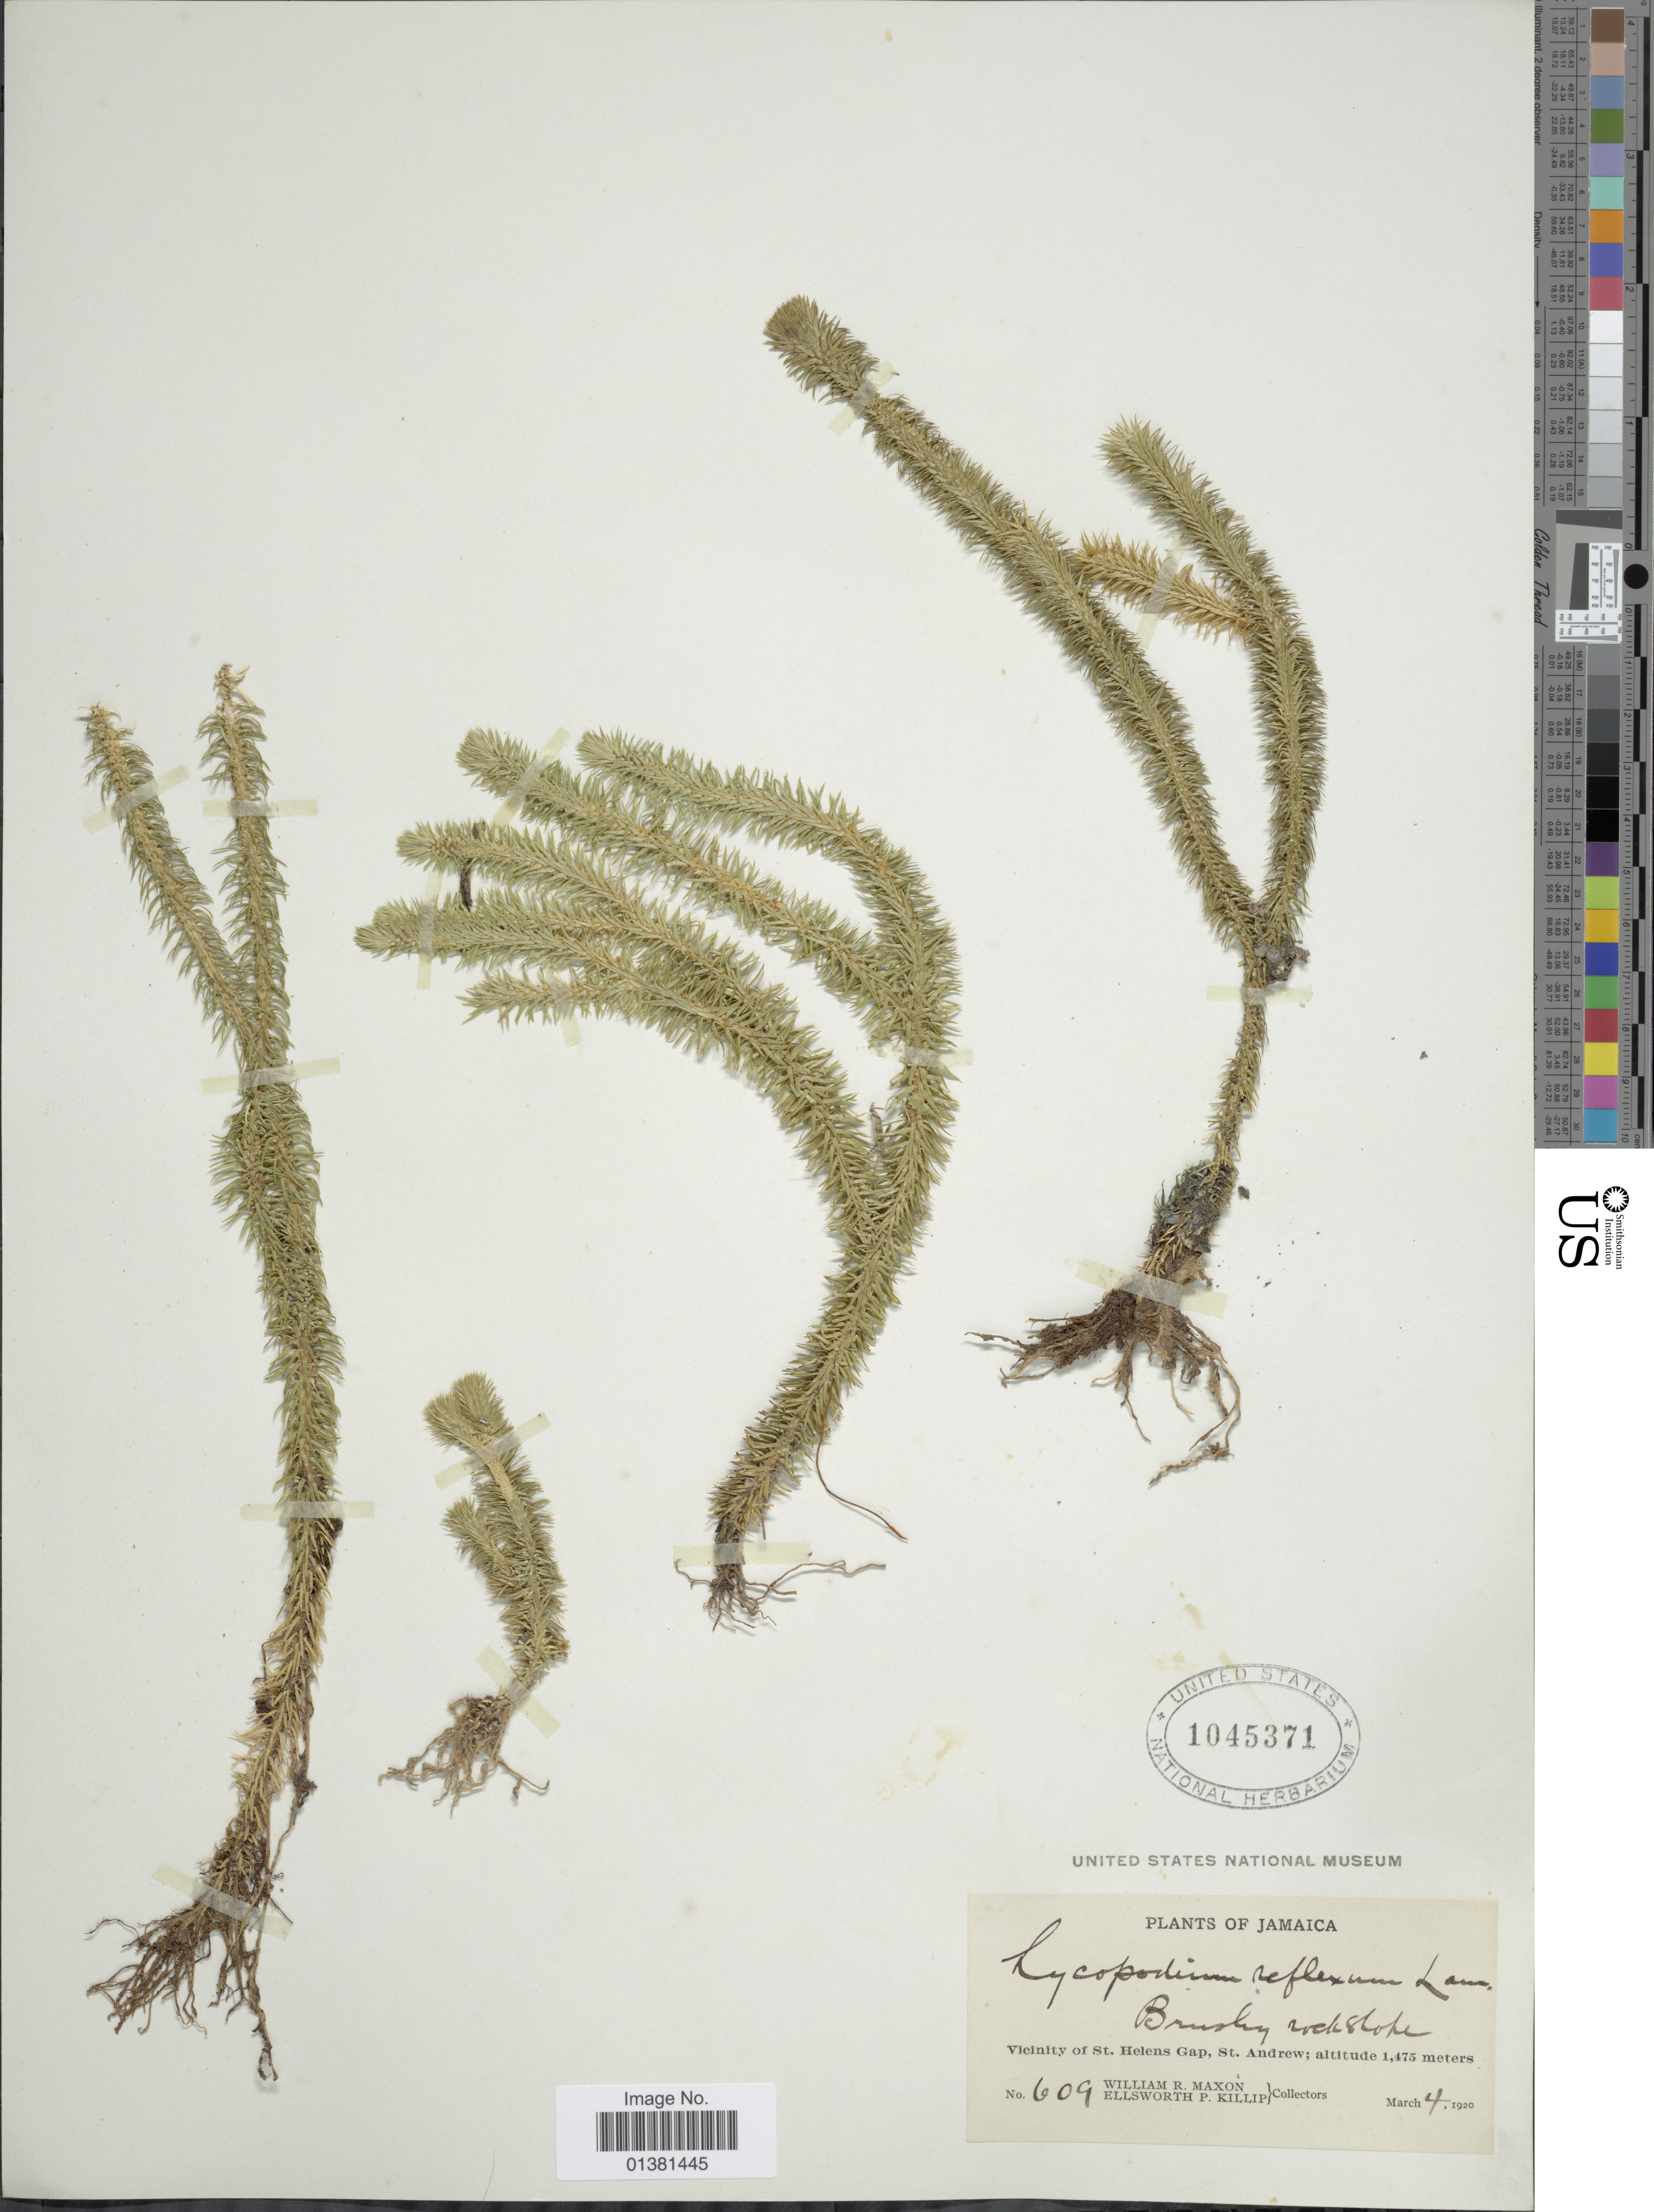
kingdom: Plantae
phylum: Tracheophyta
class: Lycopodiopsida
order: Lycopodiales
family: Lycopodiaceae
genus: Phlegmariurus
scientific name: Phlegmariurus reflexus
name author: (Lam.) B. Øllg.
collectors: W. R. Maxon & E. P. Killip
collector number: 609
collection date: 1920-03-04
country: Jamaica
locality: Vicinity of St. Helens Gap, St. Andrew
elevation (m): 1475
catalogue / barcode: US 1045371